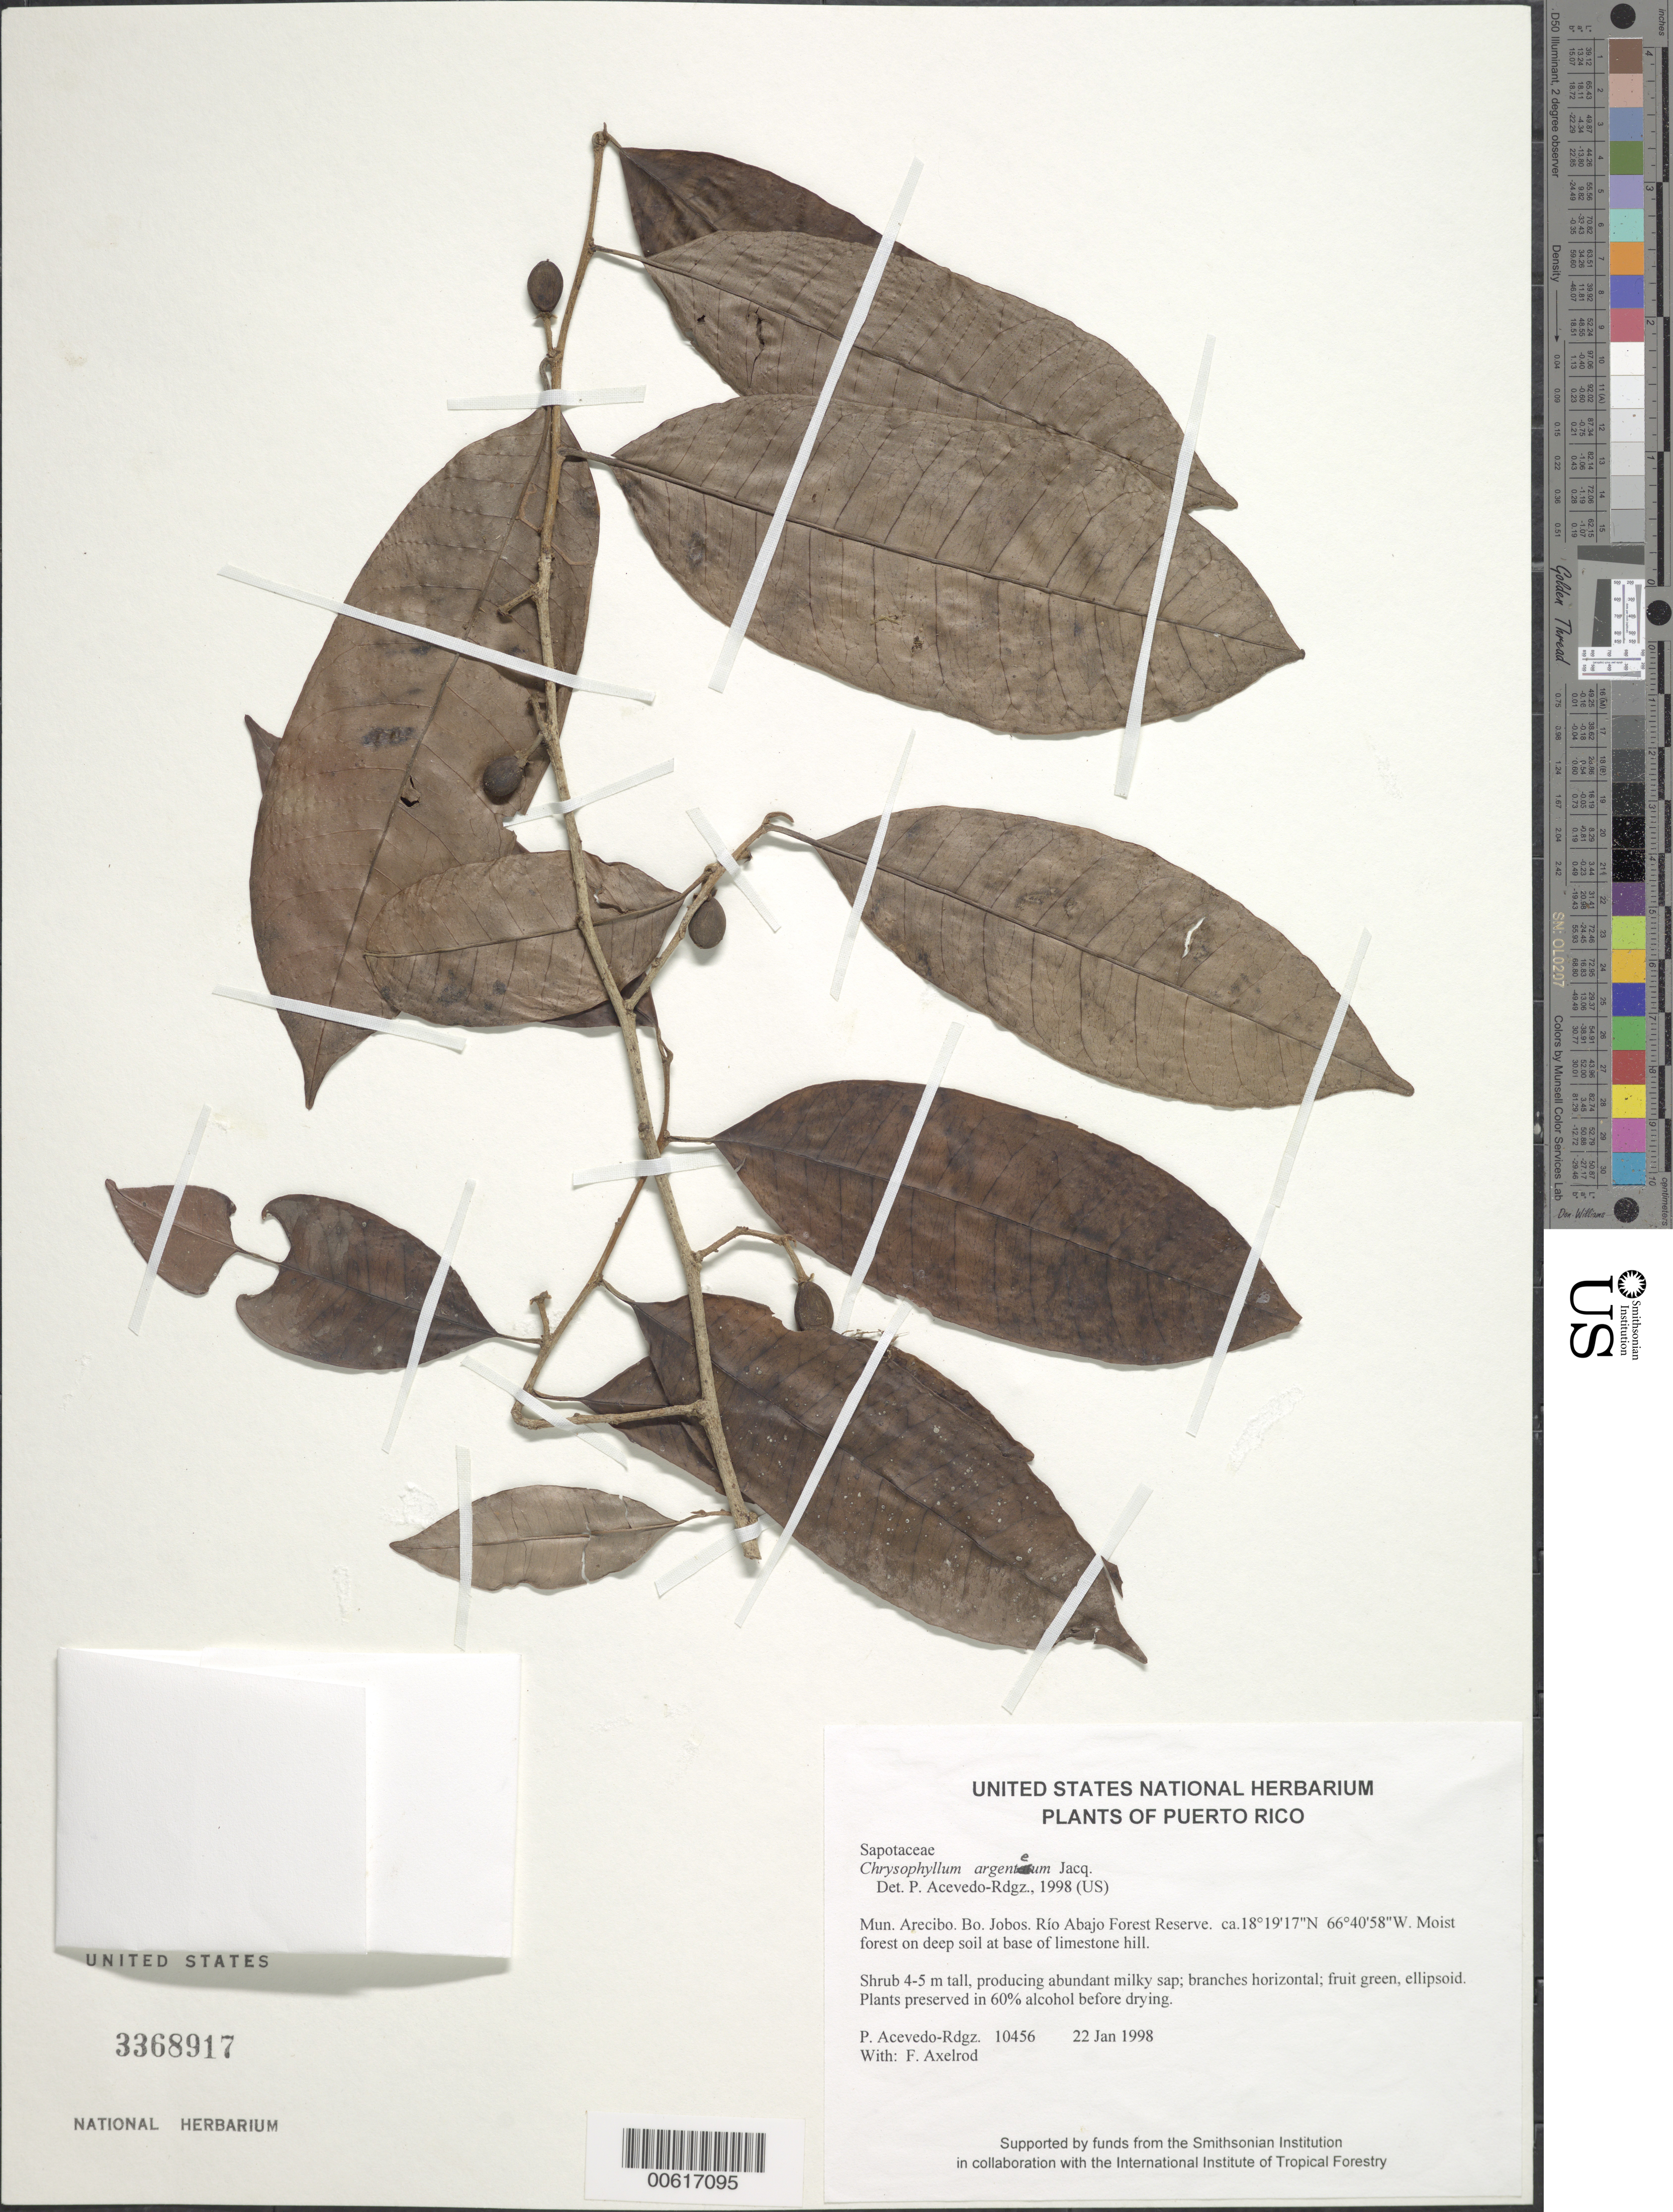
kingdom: Plantae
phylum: Tracheophyta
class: Magnoliopsida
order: Ericales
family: Sapotaceae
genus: Chrysophyllum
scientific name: Chrysophyllum argenteum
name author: Jacq.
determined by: Acevedo-Rodríguez, P., (BOT), Smithsonian Institution - National Museum of Natural History (UNITED STATES)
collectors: P. Acevedo-Rodr. & F. S. Axelrod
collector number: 10456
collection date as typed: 22 Jan 1998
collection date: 1998-01-22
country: Puerto Rico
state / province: Arecibo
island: Puerto Rico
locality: Arecibo; Bo. Jobos; Río Abajo Forest Reserve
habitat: Moist forest on deep soil at base of limestone hill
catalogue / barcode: US 3368917